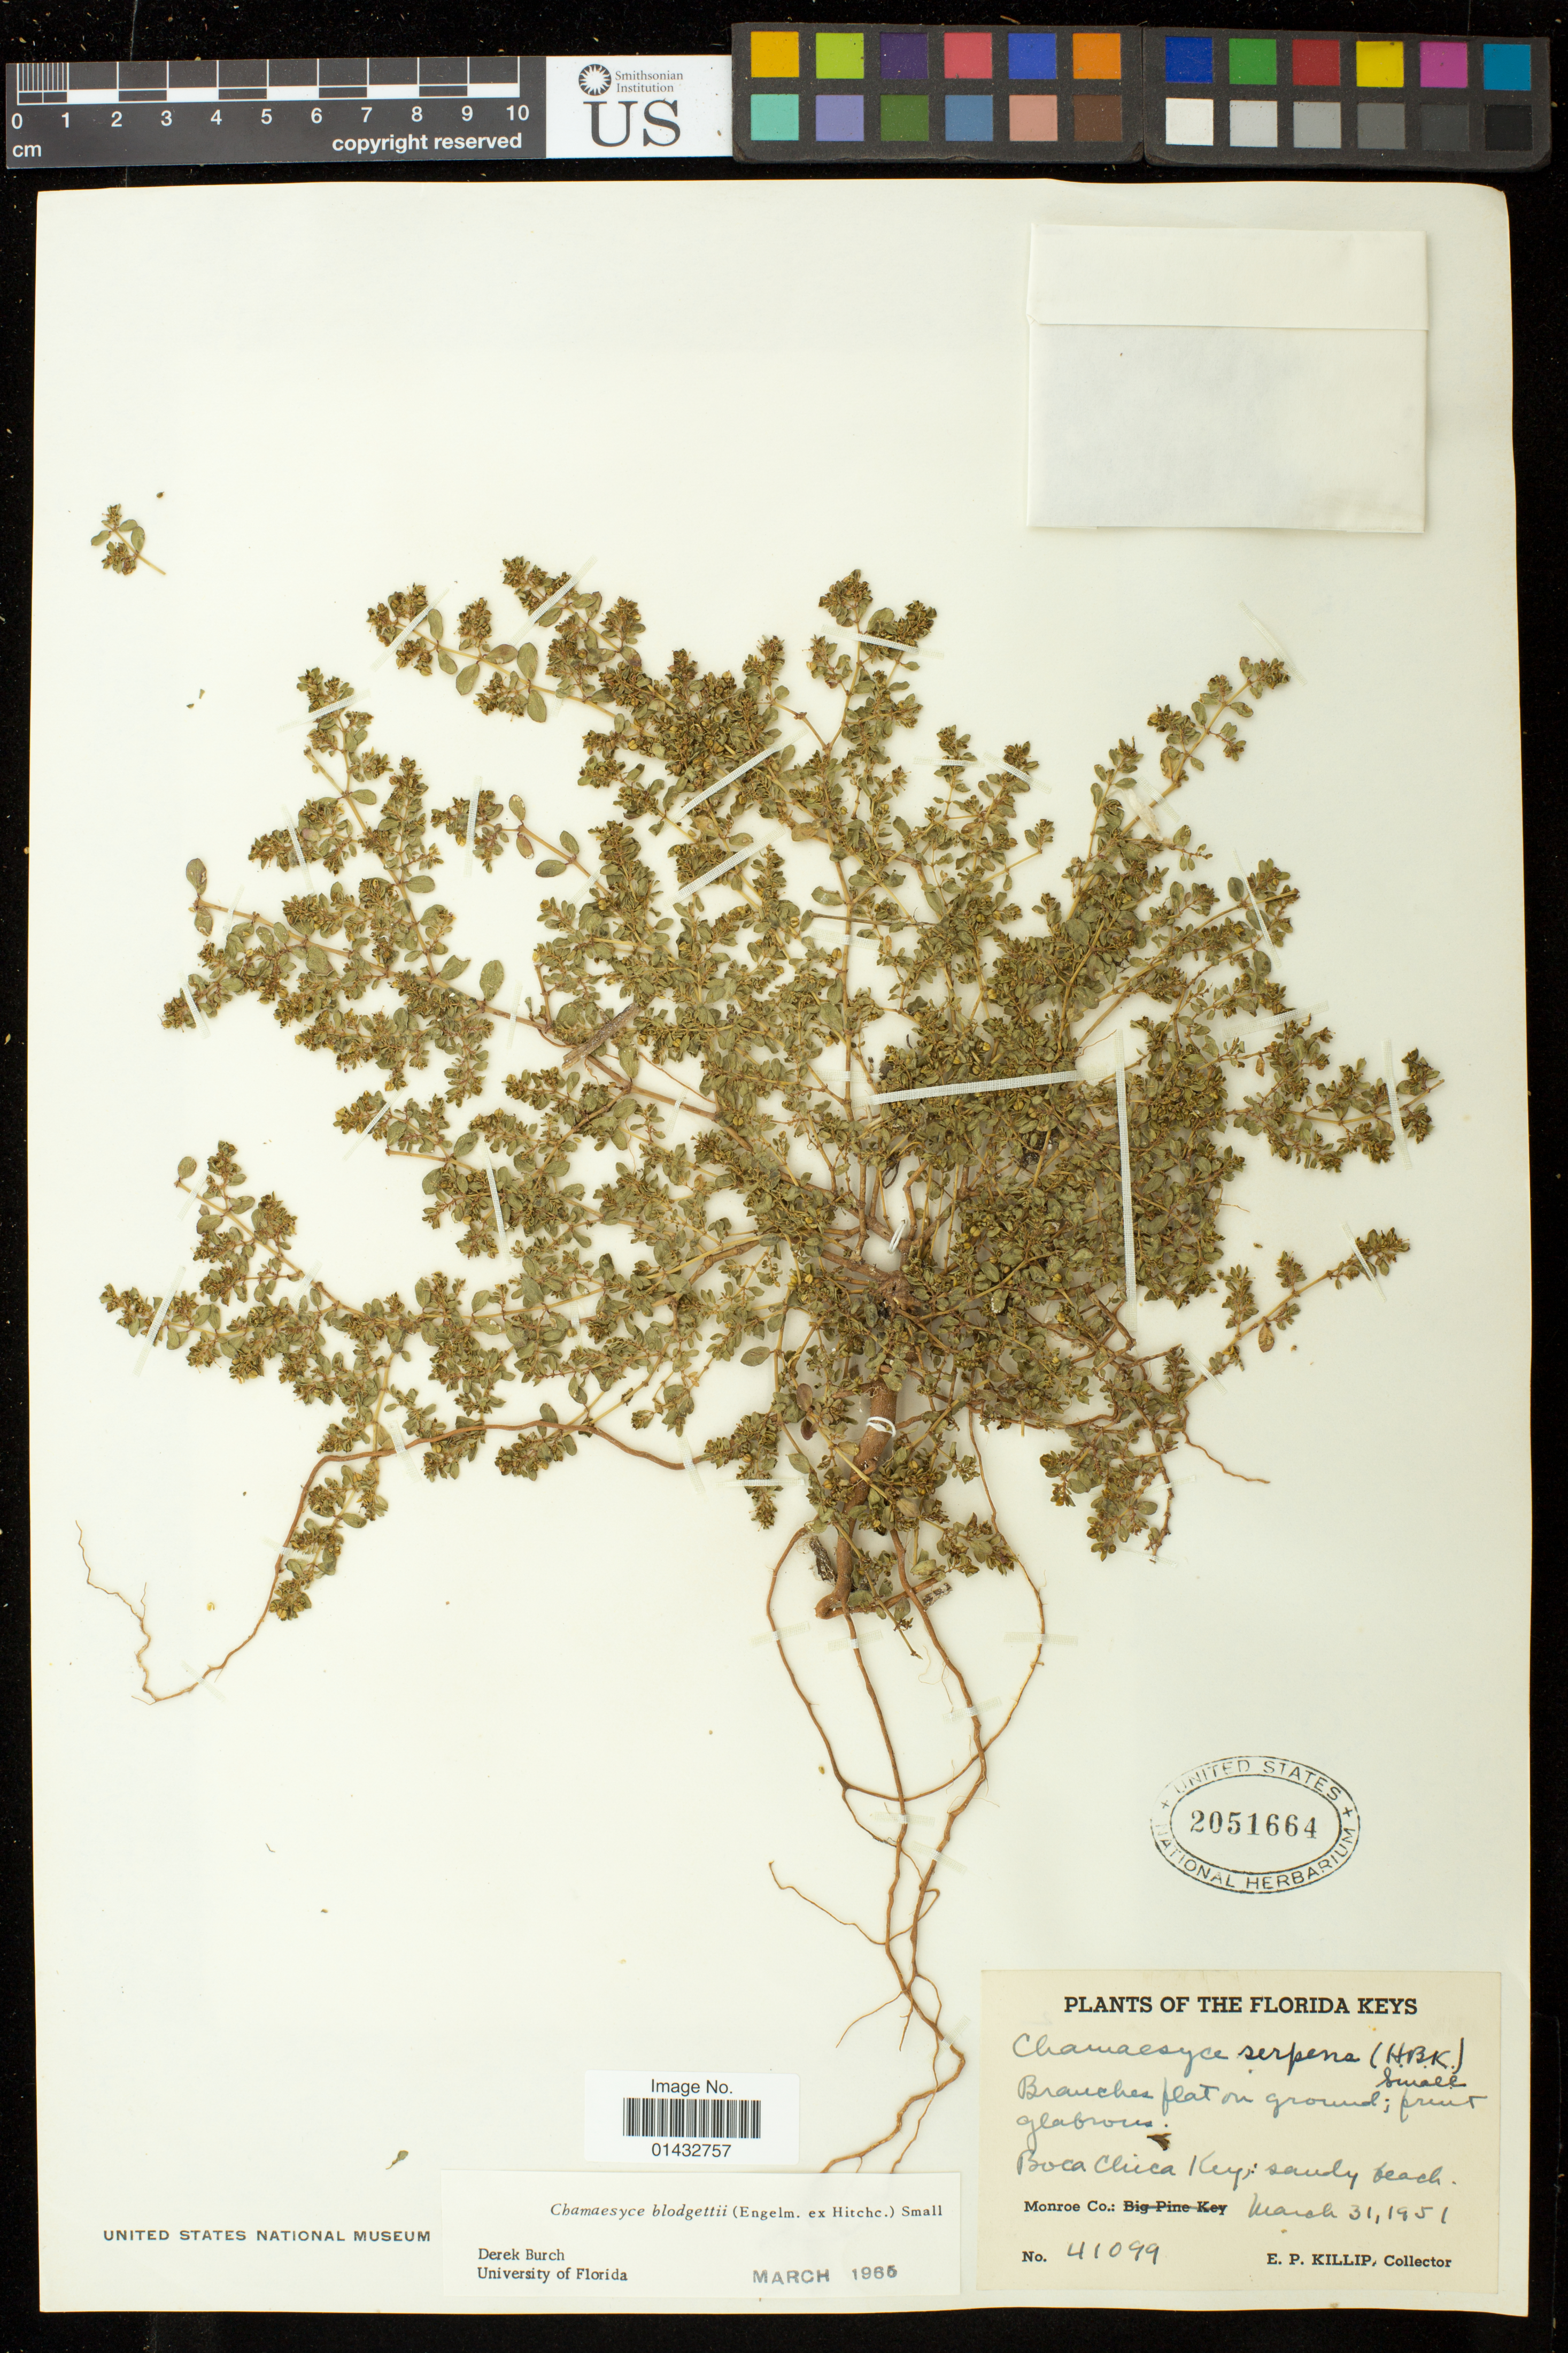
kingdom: Plantae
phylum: Tracheophyta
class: Magnoliopsida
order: Malpighiales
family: Euphorbiaceae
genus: Euphorbia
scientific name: Euphorbia blodgettii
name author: Engelm. ex Hitchc.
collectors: E. P. Killip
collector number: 41099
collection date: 1951-03-31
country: United States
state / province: Florida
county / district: Monroe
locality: Boca Chica Key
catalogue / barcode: US 2051664